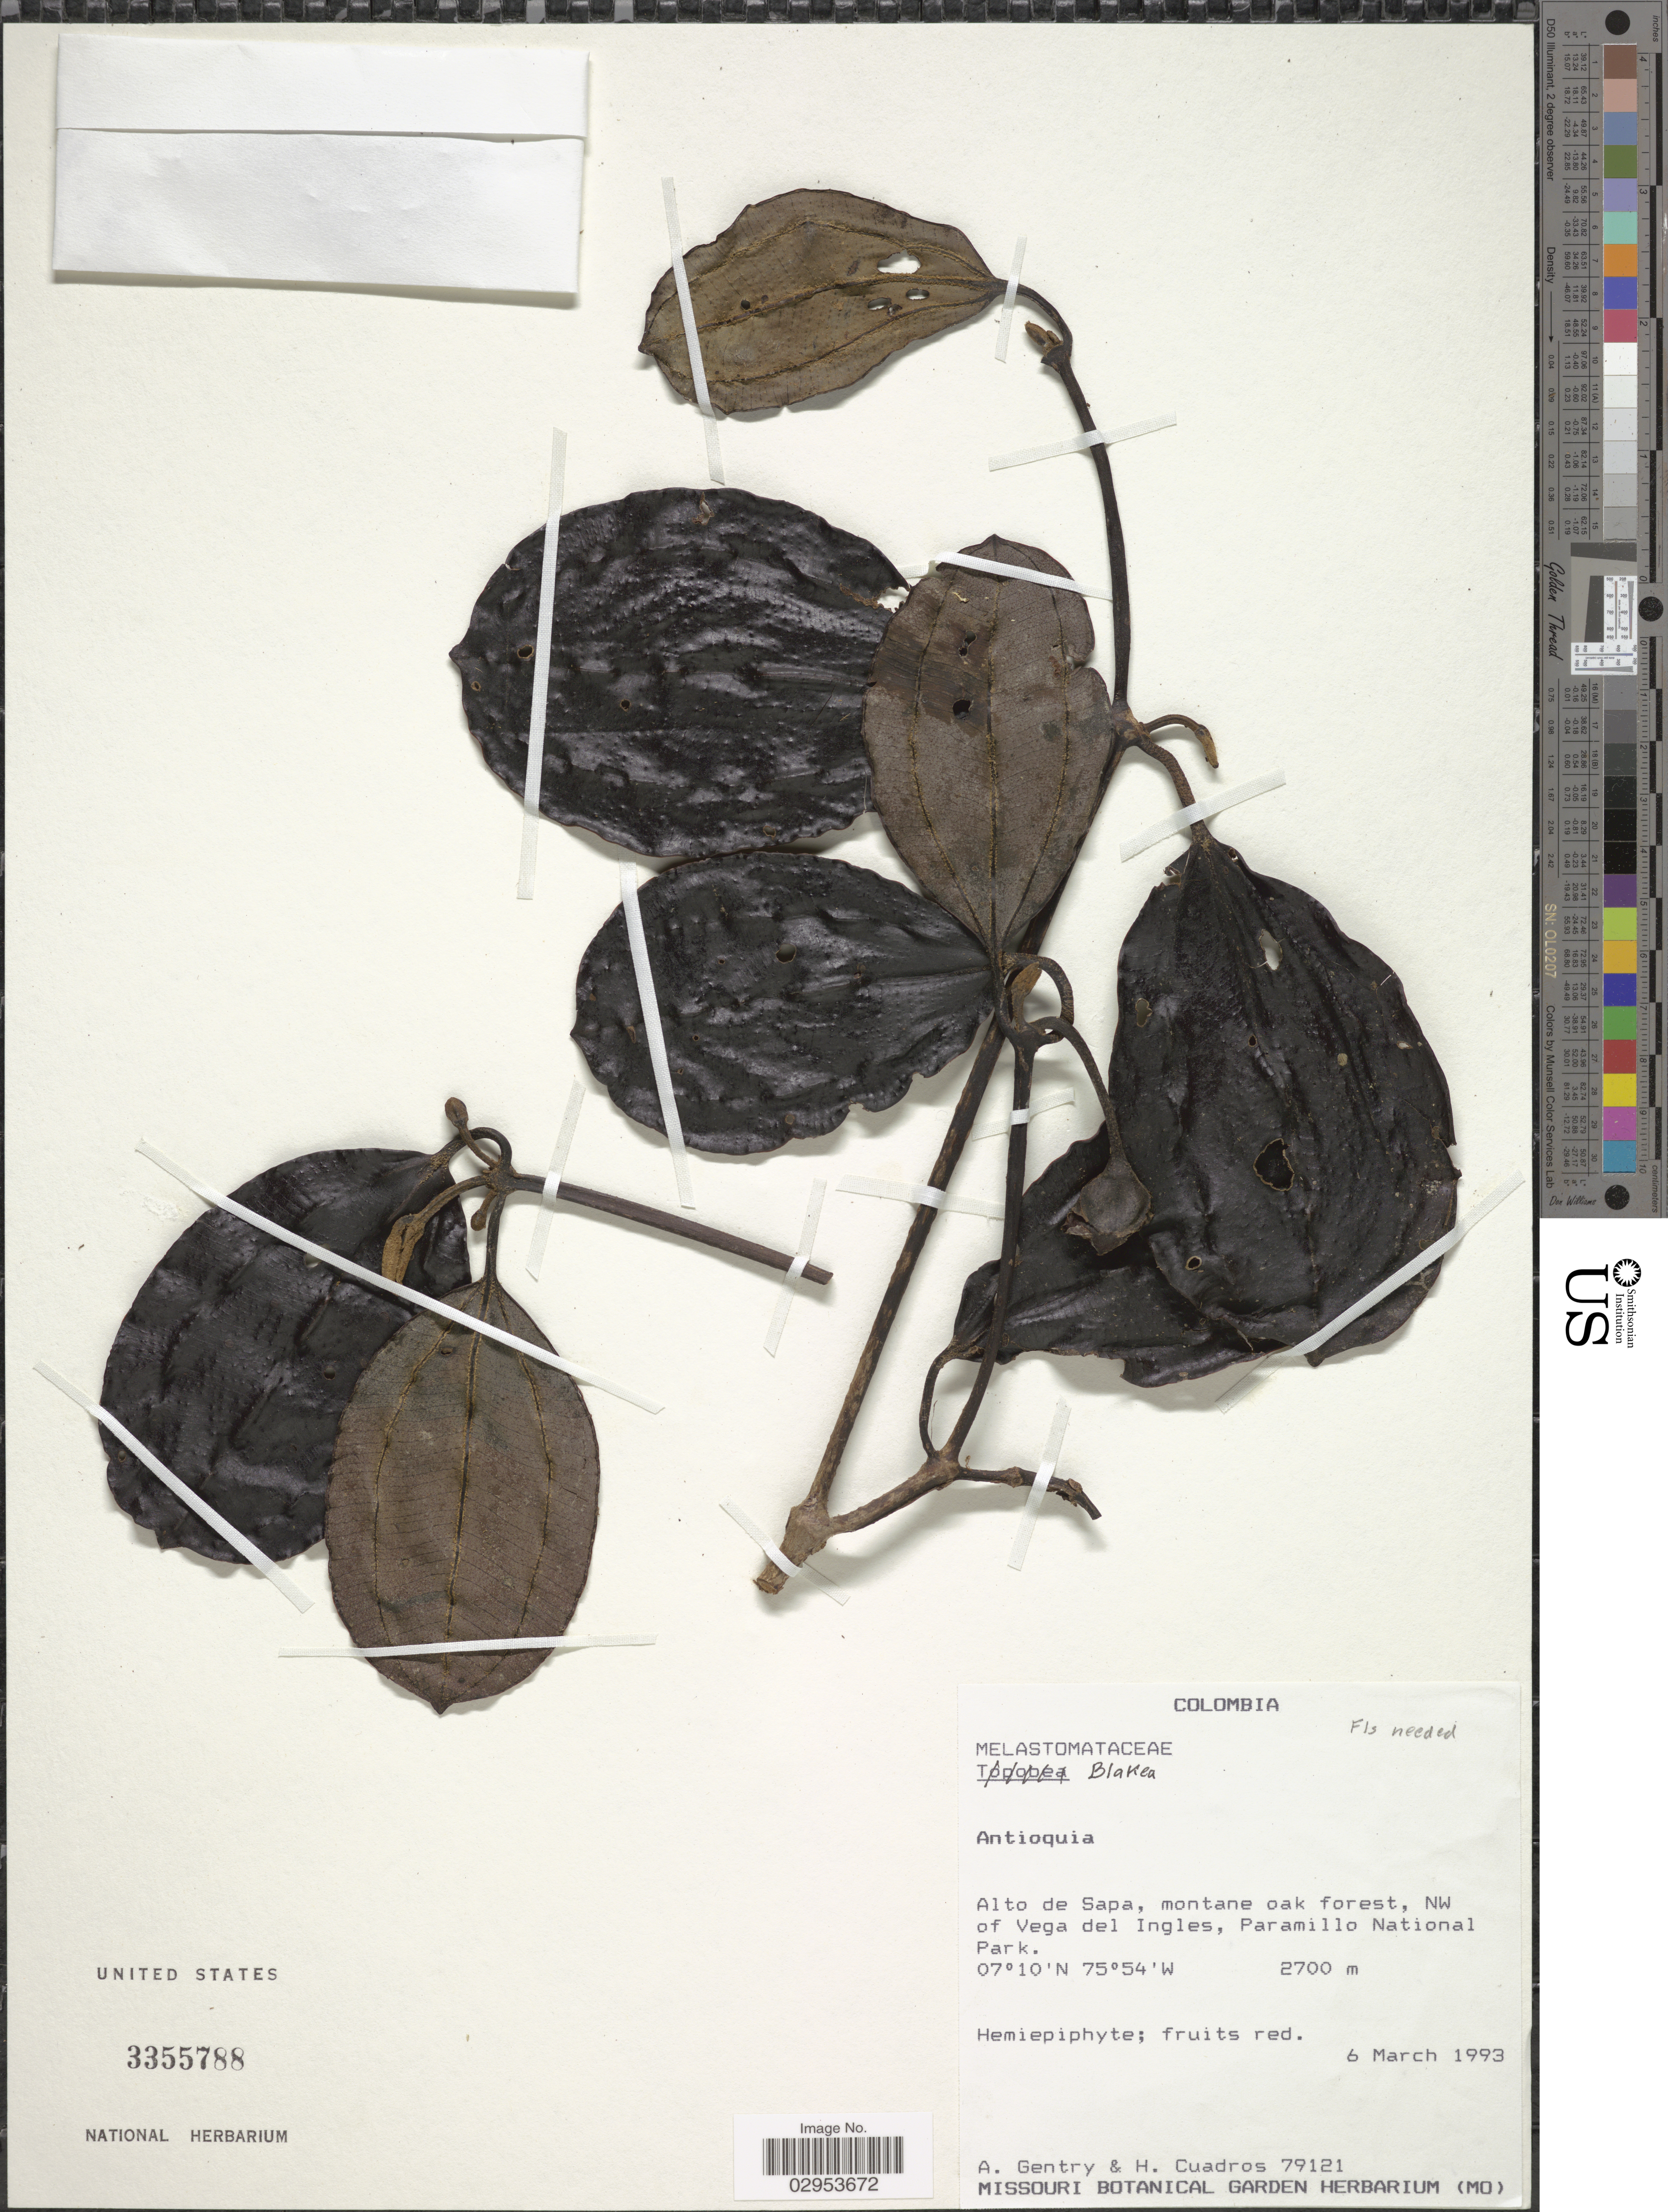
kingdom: Plantae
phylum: Tracheophyta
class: Magnoliopsida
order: Myrtales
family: Melastomataceae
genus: Blakea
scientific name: Blakea sp.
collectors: A. H. Gentry & H. Cuadros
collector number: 79121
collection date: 1993-03-06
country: Colombia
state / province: Antioquia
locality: Alto de Sapa, montane oak forest, NW of Vega del Ingles, Paramillo National Park.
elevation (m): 2700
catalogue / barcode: US 3355788